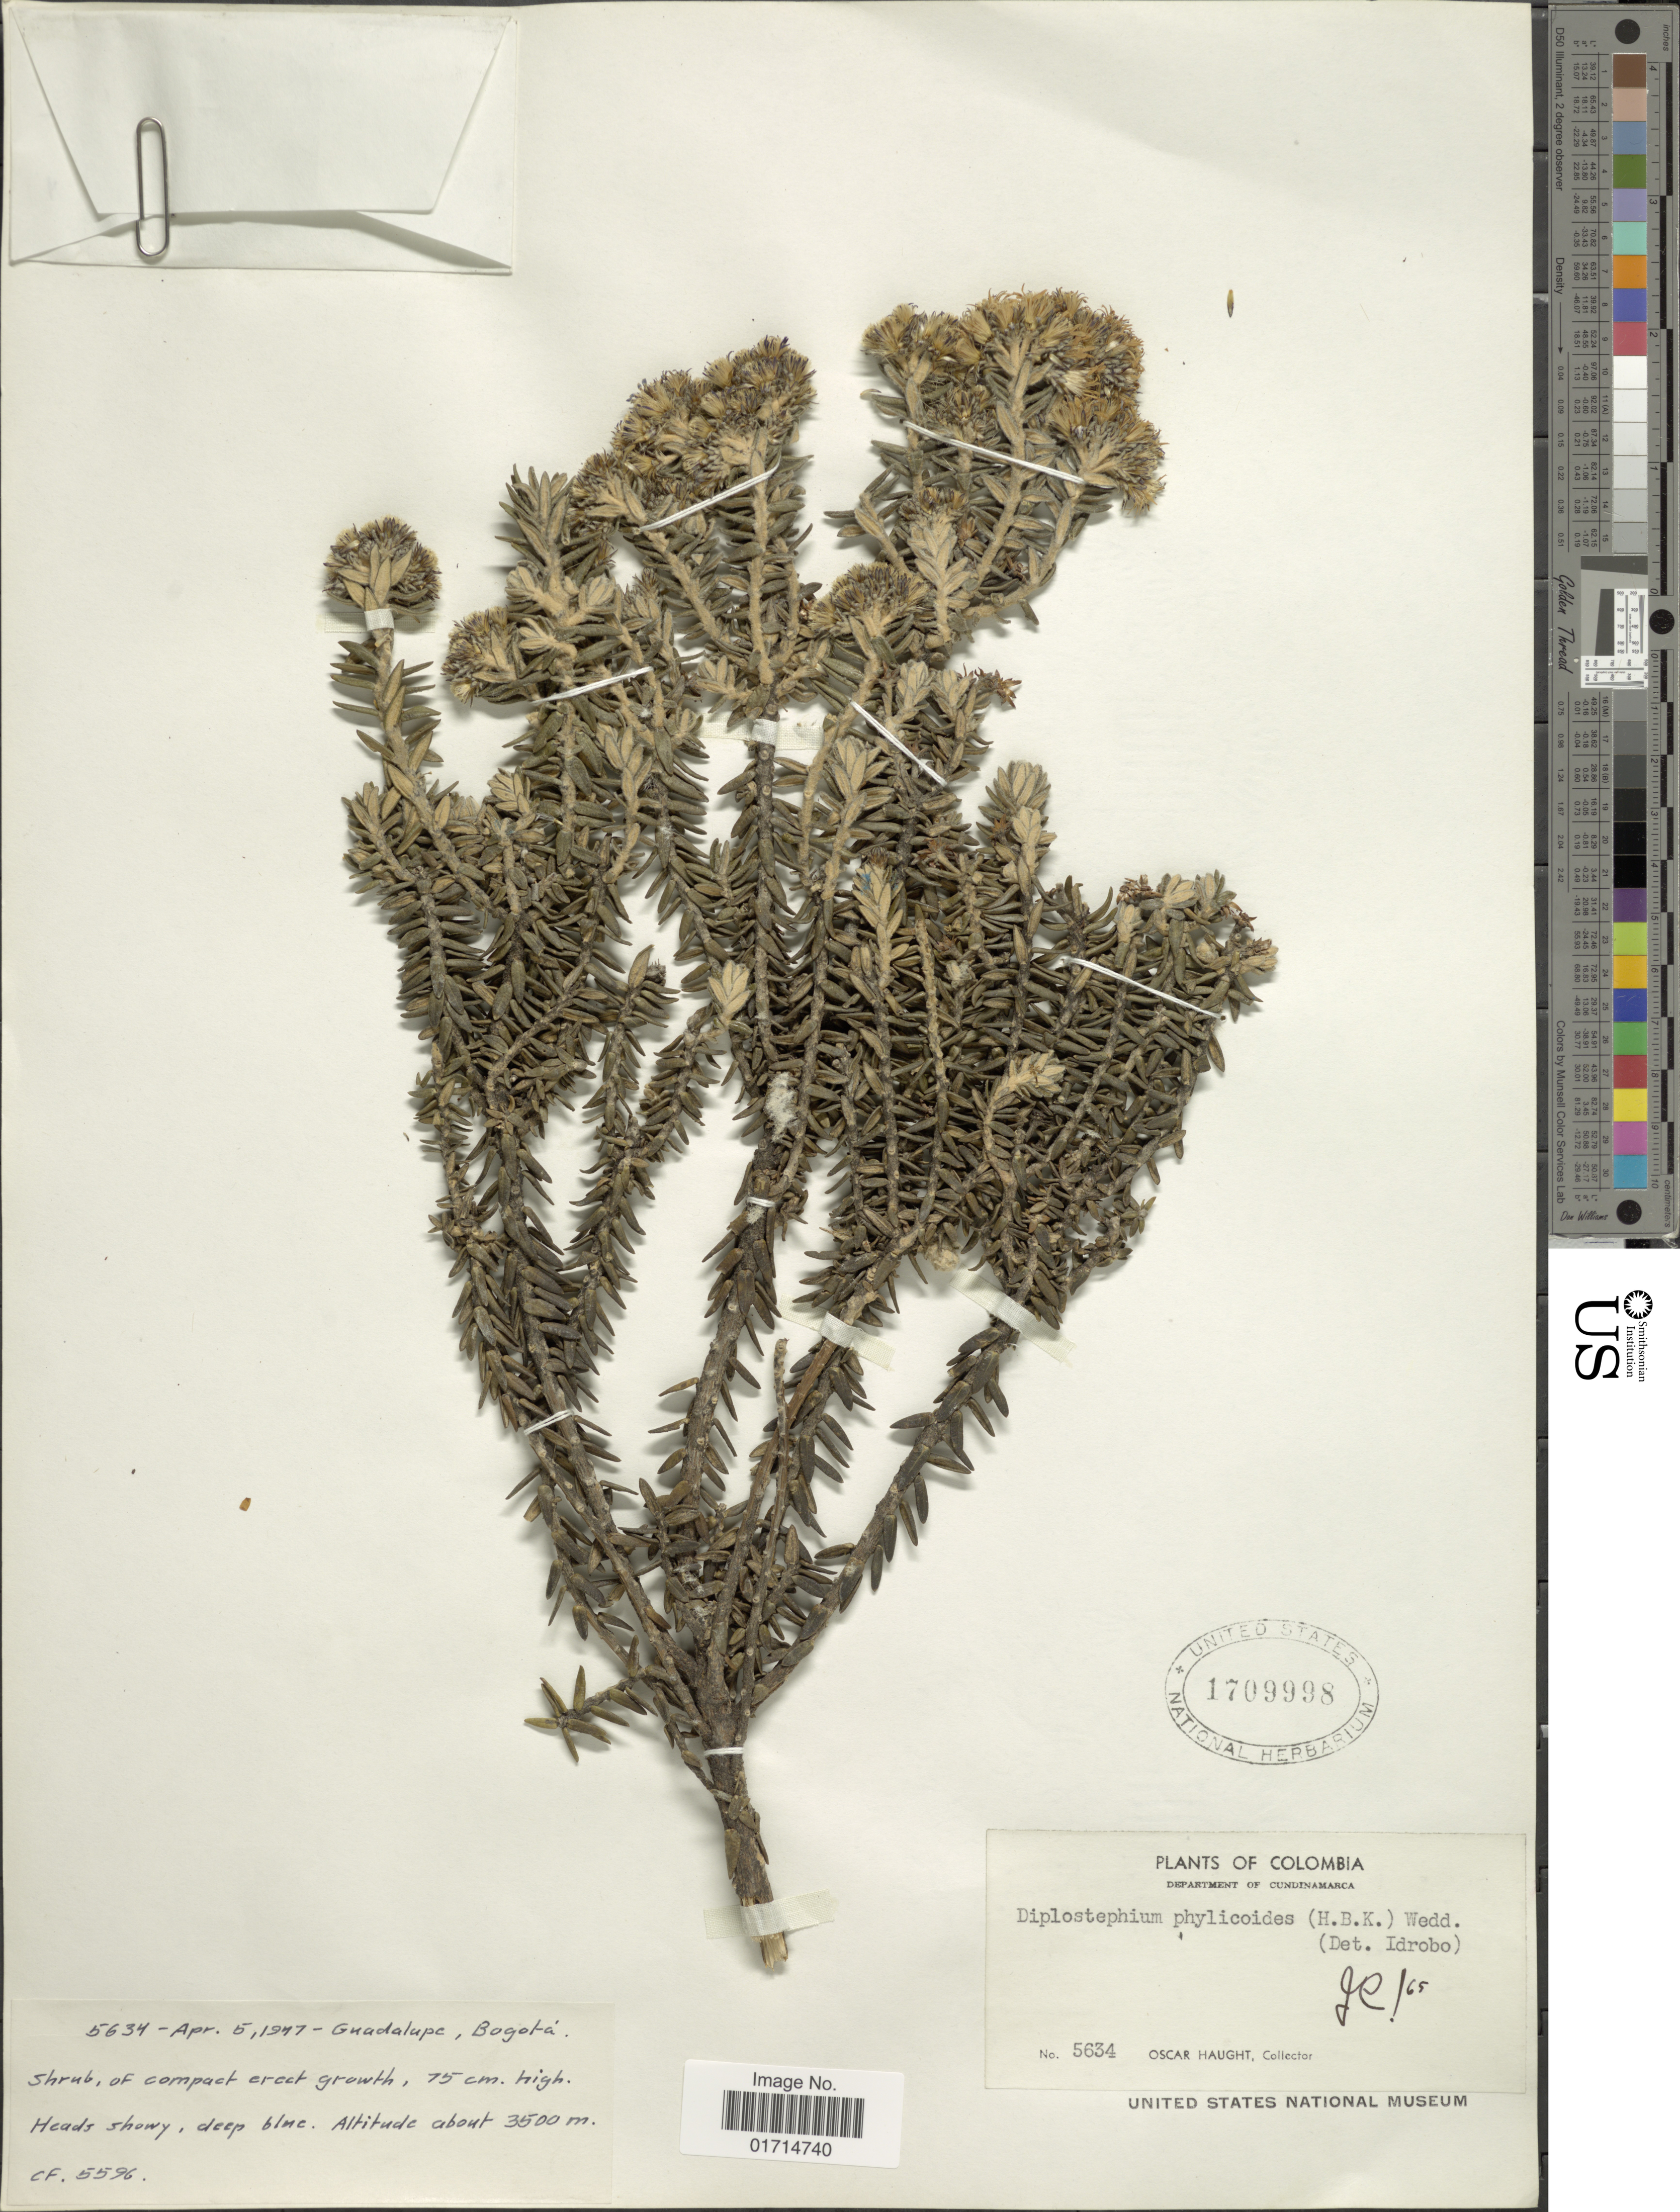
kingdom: Plantae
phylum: Tracheophyta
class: Magnoliopsida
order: Asterales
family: Asteraceae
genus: Diplostephium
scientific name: Diplostephium phylicoides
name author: (Kunth) Wedd.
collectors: O. L. Haught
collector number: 5634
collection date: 1947-04-05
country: Colombia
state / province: Cundinamarca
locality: Guadalupe, Bogota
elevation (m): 3500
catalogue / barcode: US 1709998